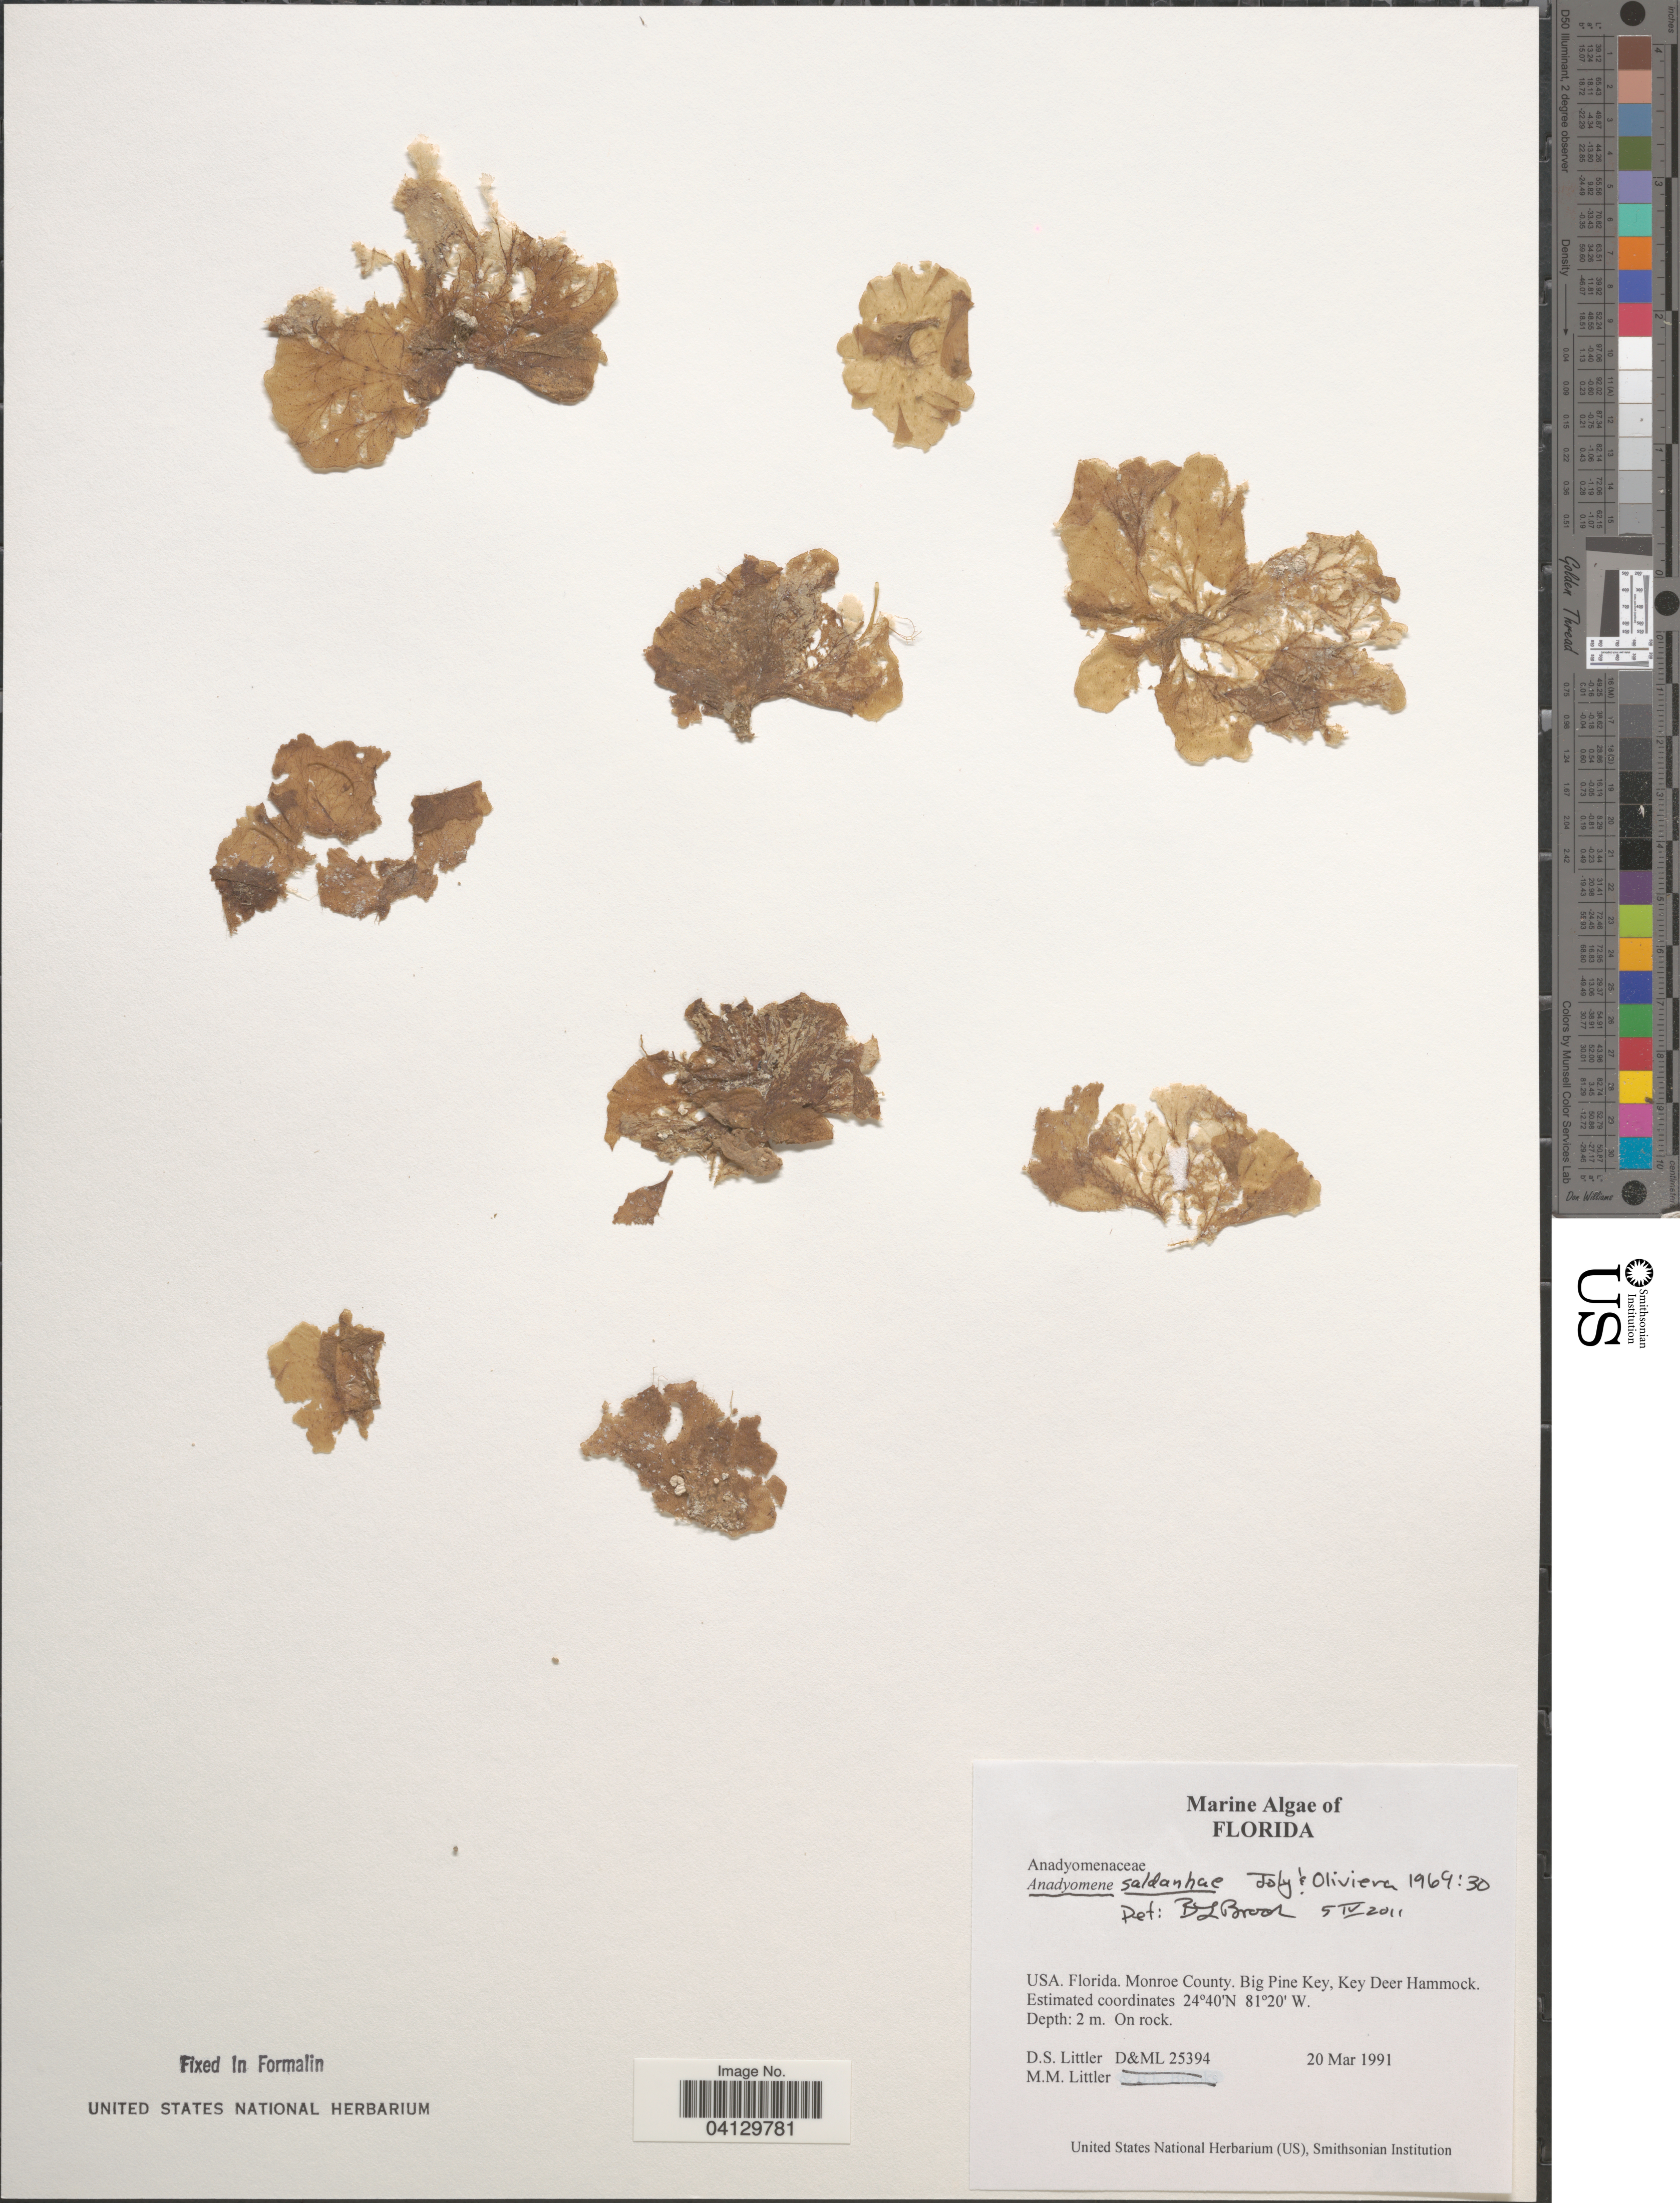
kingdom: Plantae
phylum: Chlorophyta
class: Ulvophyceae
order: Cladophorales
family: Anadyomenaceae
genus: Anadyomene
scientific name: Anadyomene saldanhae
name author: A.B. Joly & E.C. Oliveira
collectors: D. S. Littler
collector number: D&ML25394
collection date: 1991-03-20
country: United States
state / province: Florida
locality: Monroe County. Big Pine Key, Key Deer Hammock.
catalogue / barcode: US 329114